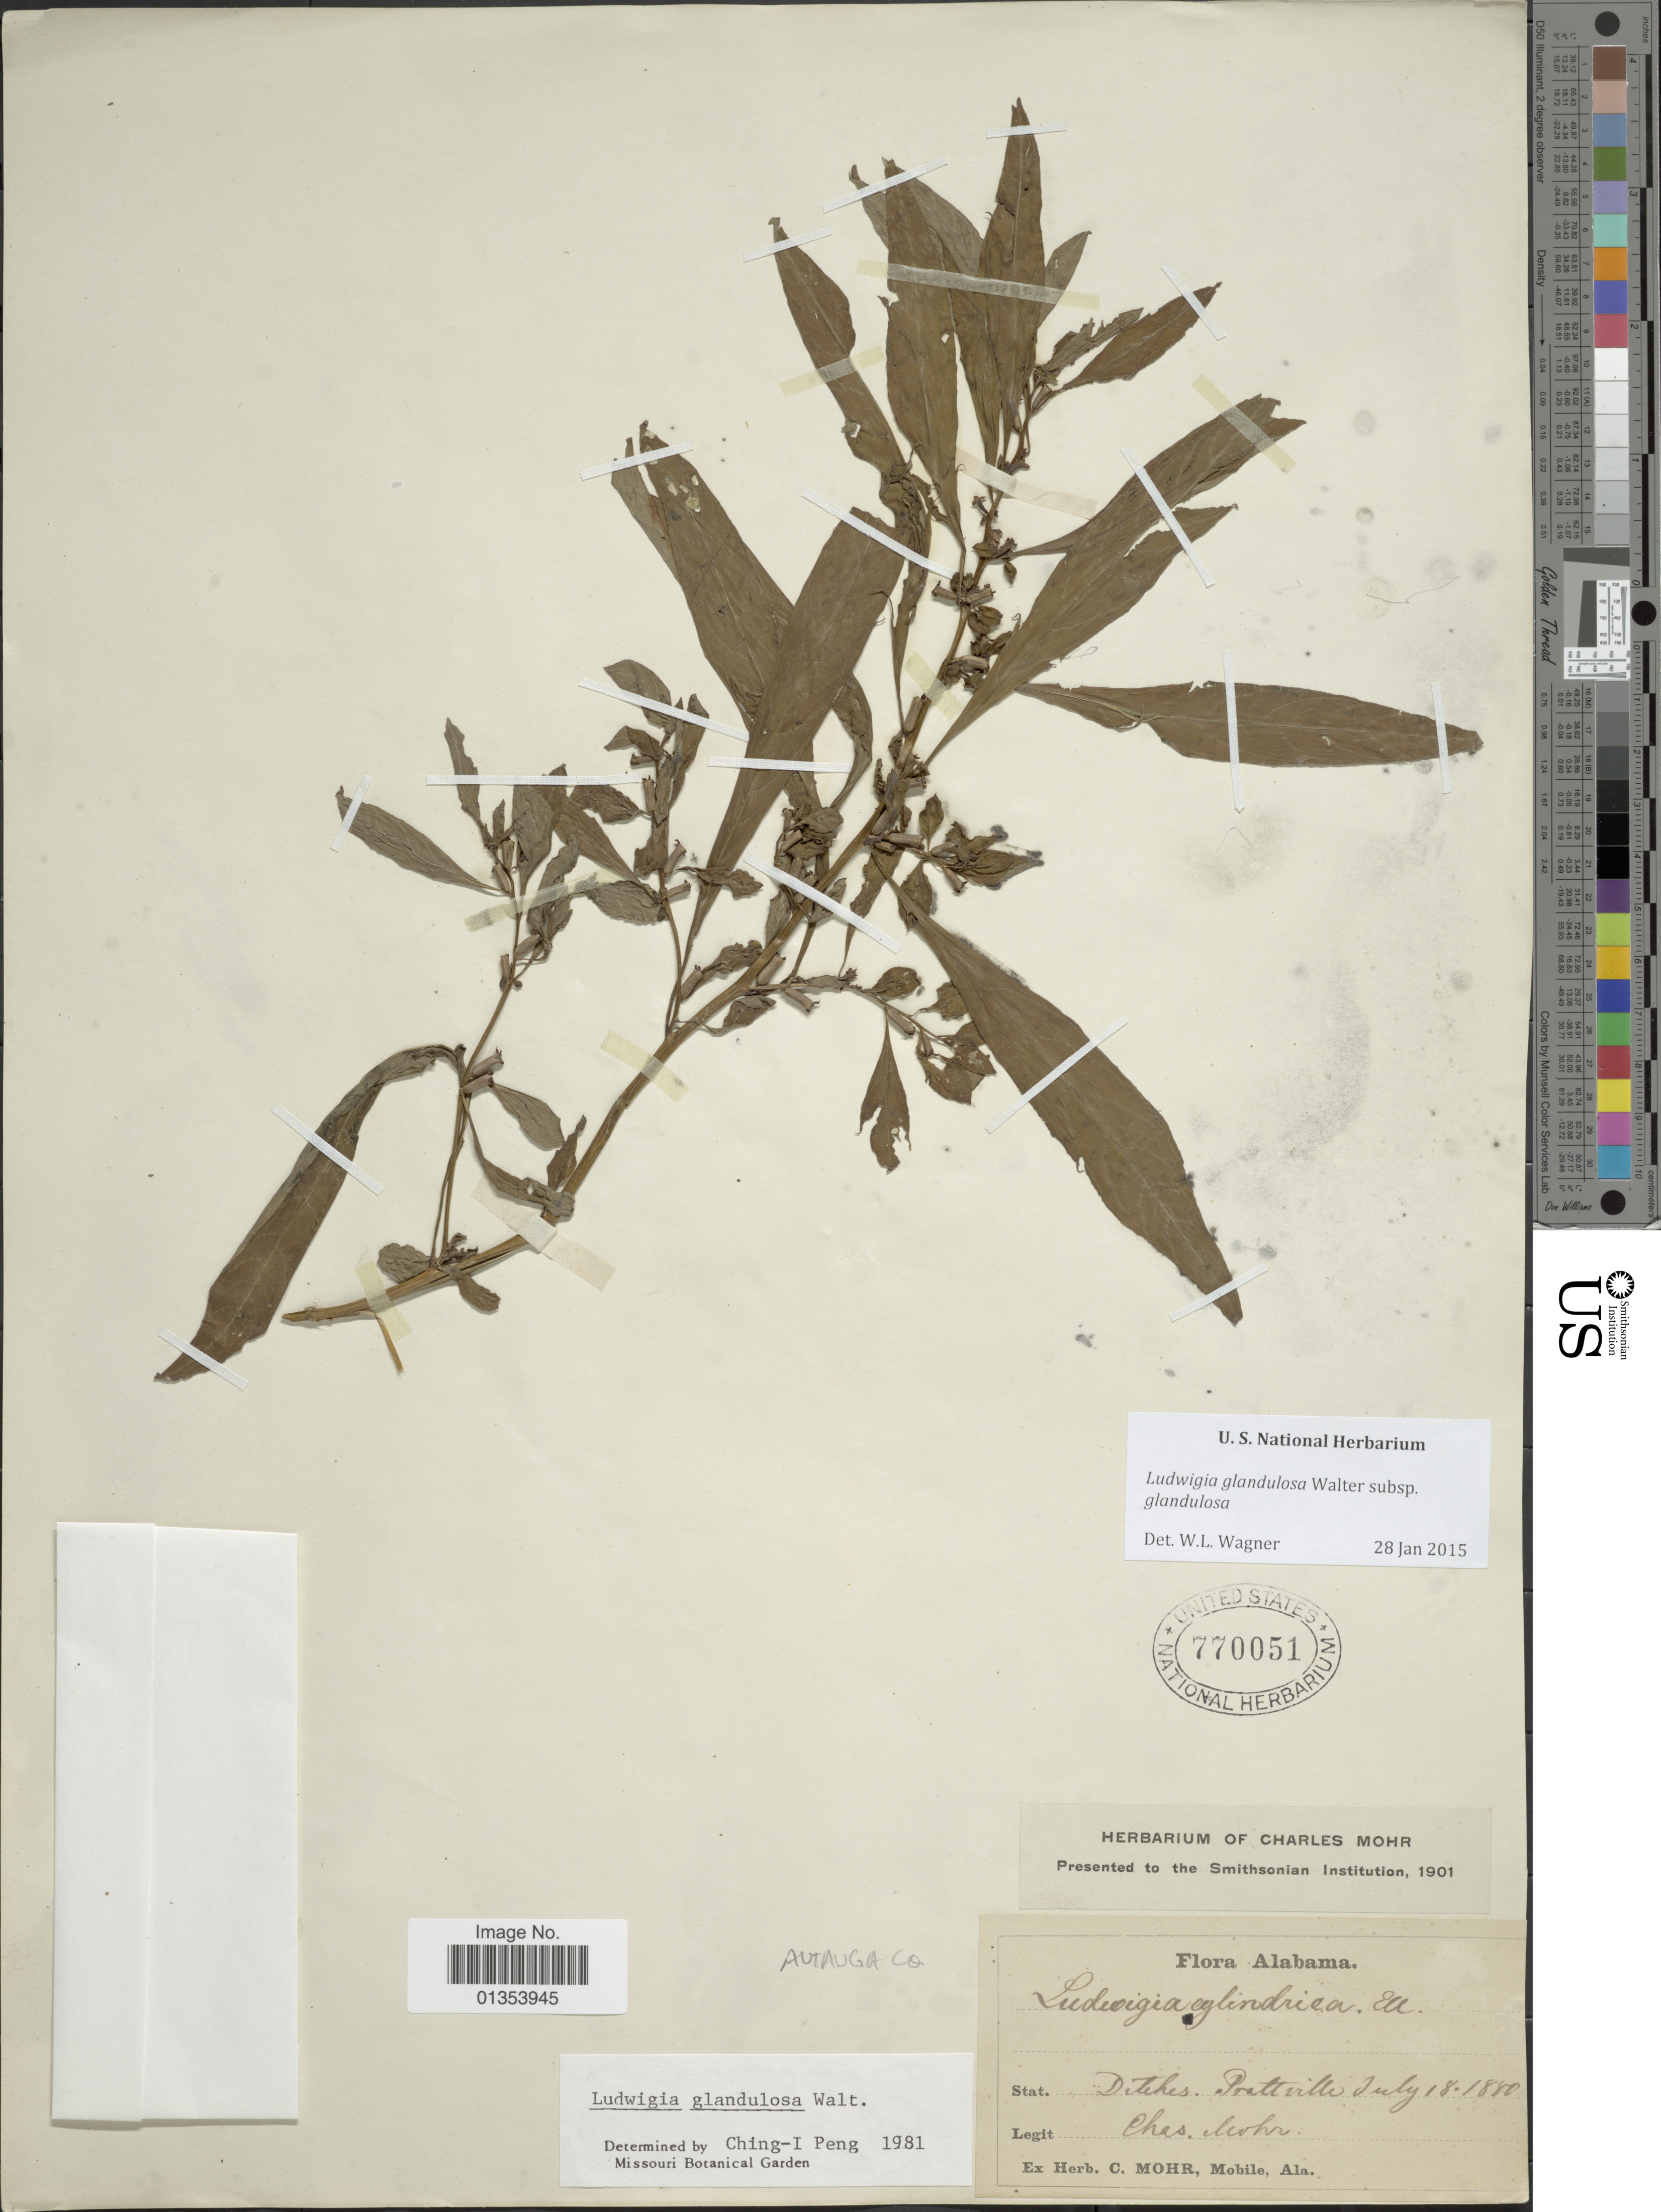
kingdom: Plantae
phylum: Tracheophyta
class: Magnoliopsida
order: Myrtales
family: Onagraceae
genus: Ludwigia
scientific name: Ludwigia glandulosa subsp. glandulosa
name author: Walter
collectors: C. T. Mohr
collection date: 1880-07-18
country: United States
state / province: Alabama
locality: Prattville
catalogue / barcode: US 770051